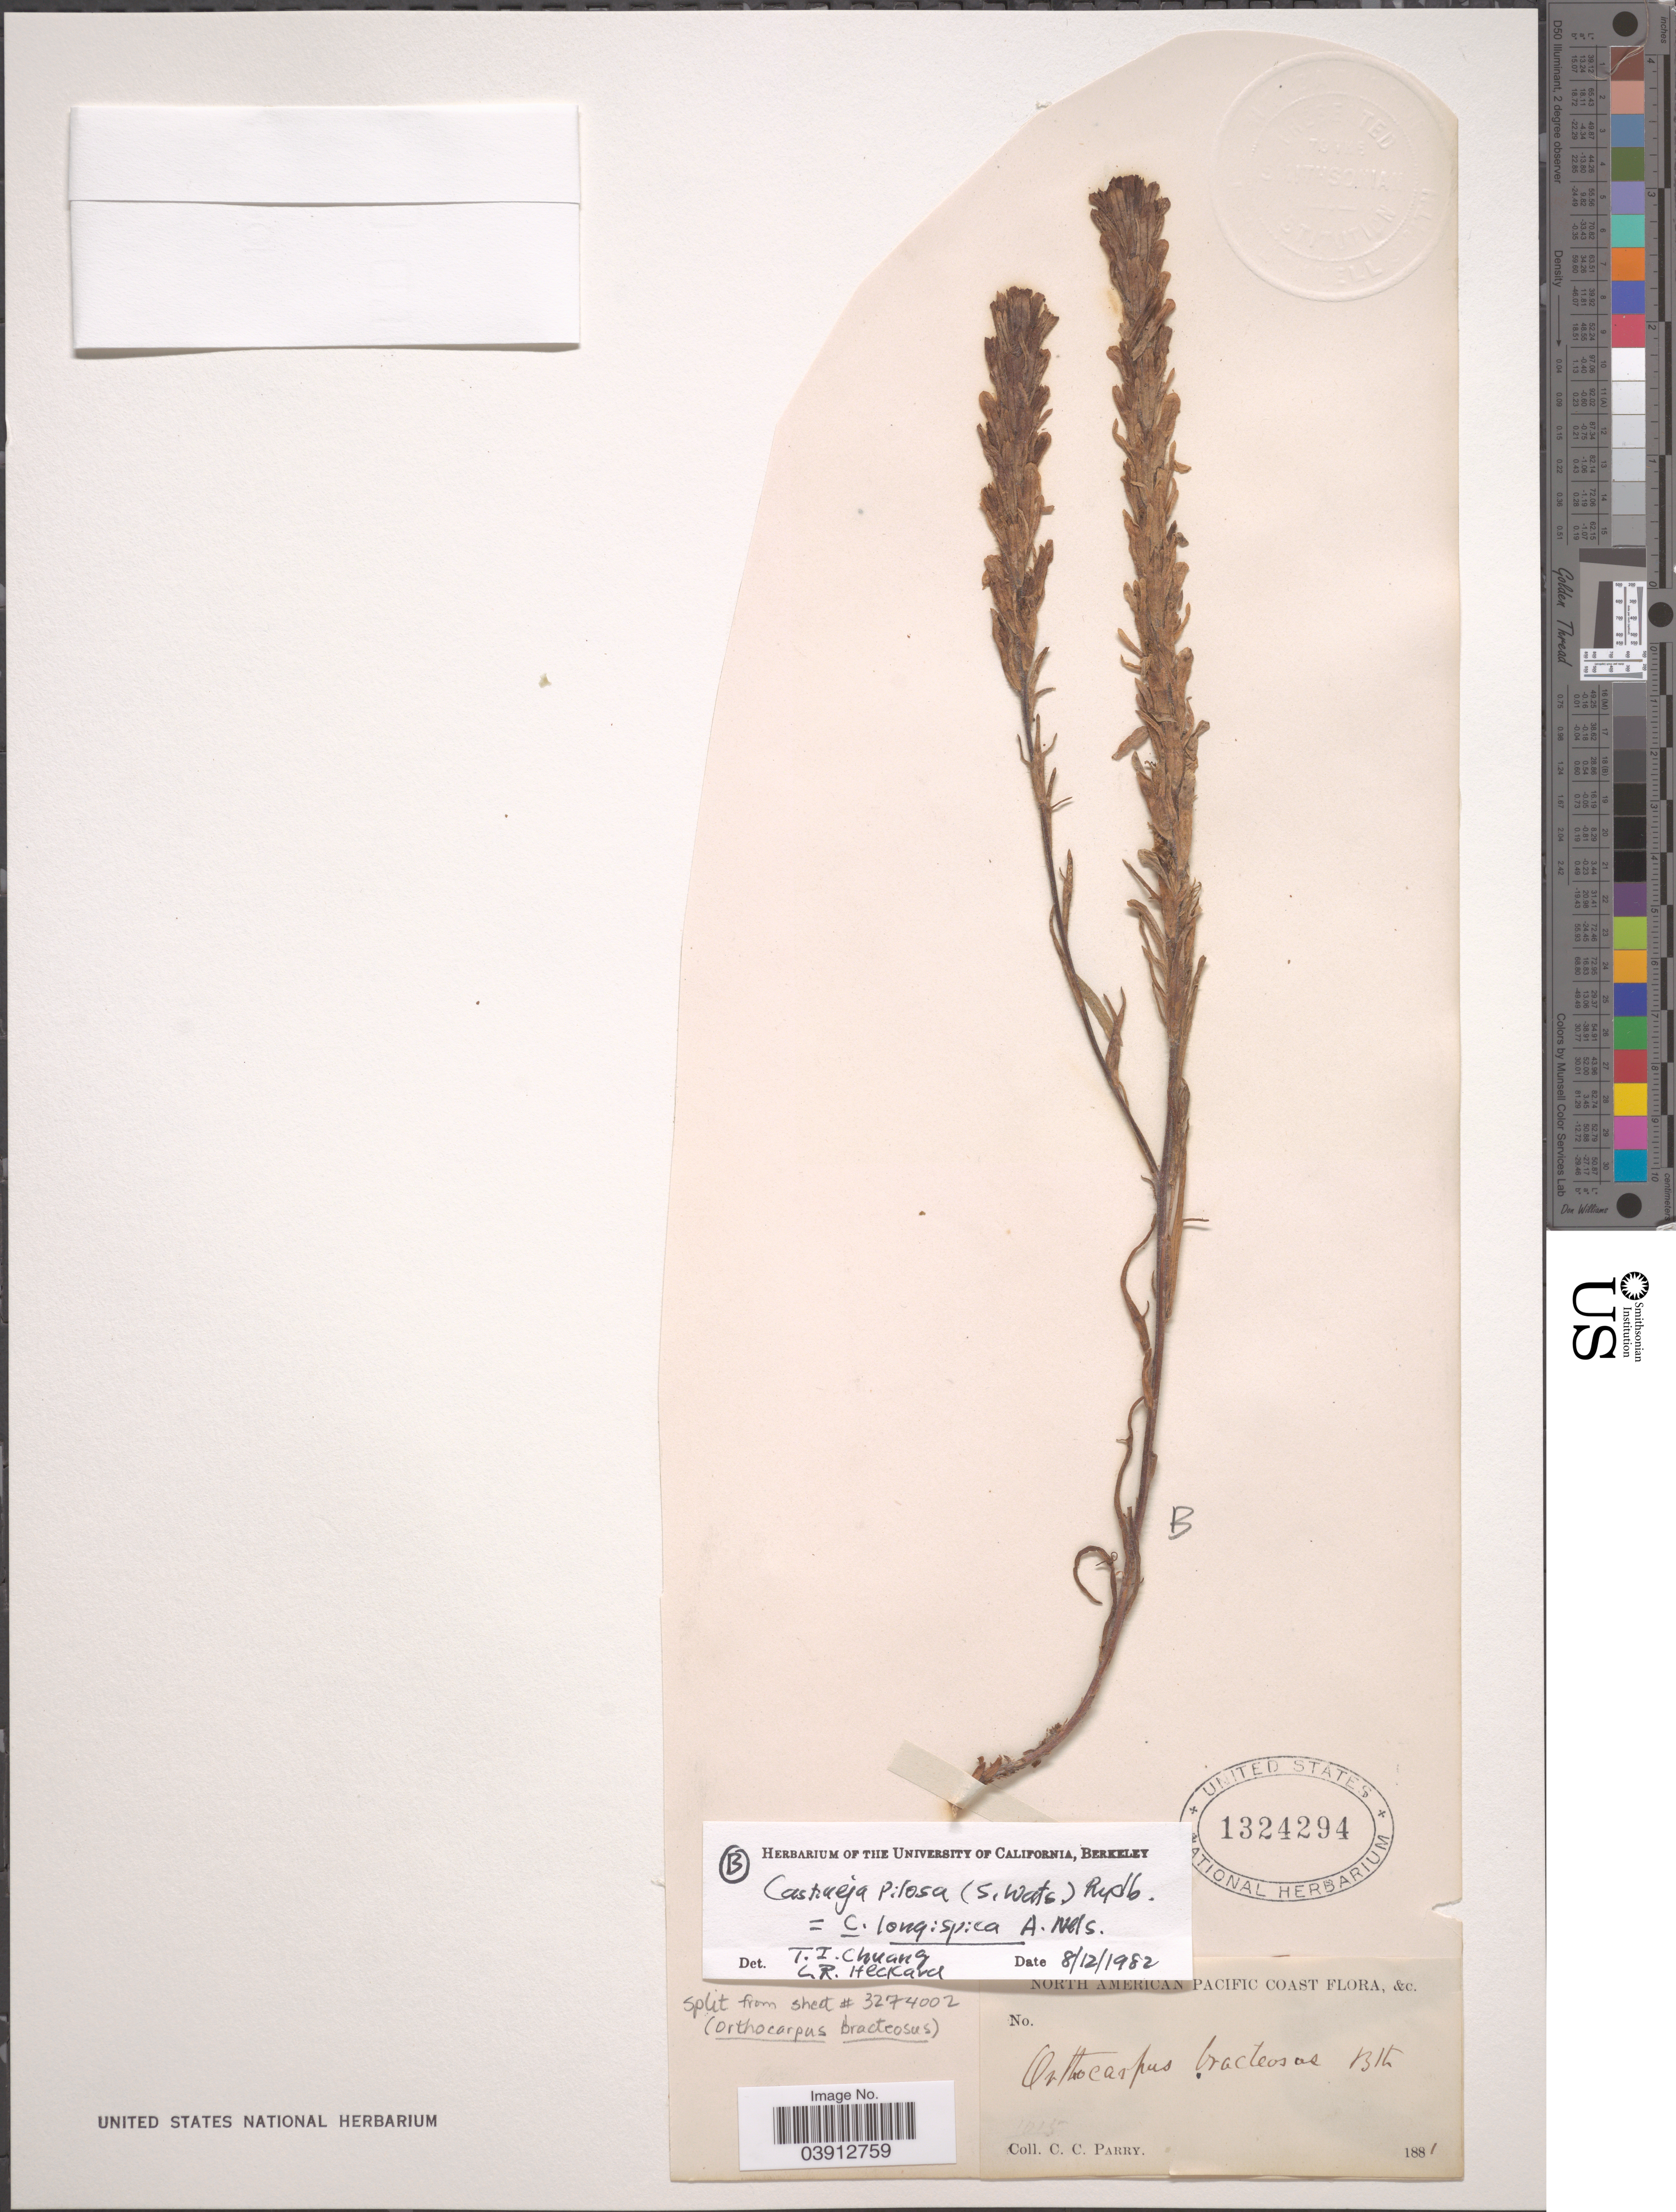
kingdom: Plantae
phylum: Tracheophyta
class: Magnoliopsida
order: Lamiales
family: Orobanchaceae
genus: Castilleja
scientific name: Castilleja longispica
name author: A. Nelson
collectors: C. C. Parry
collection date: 1881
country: United States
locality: North American Pacific Coast.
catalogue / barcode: US 1324294